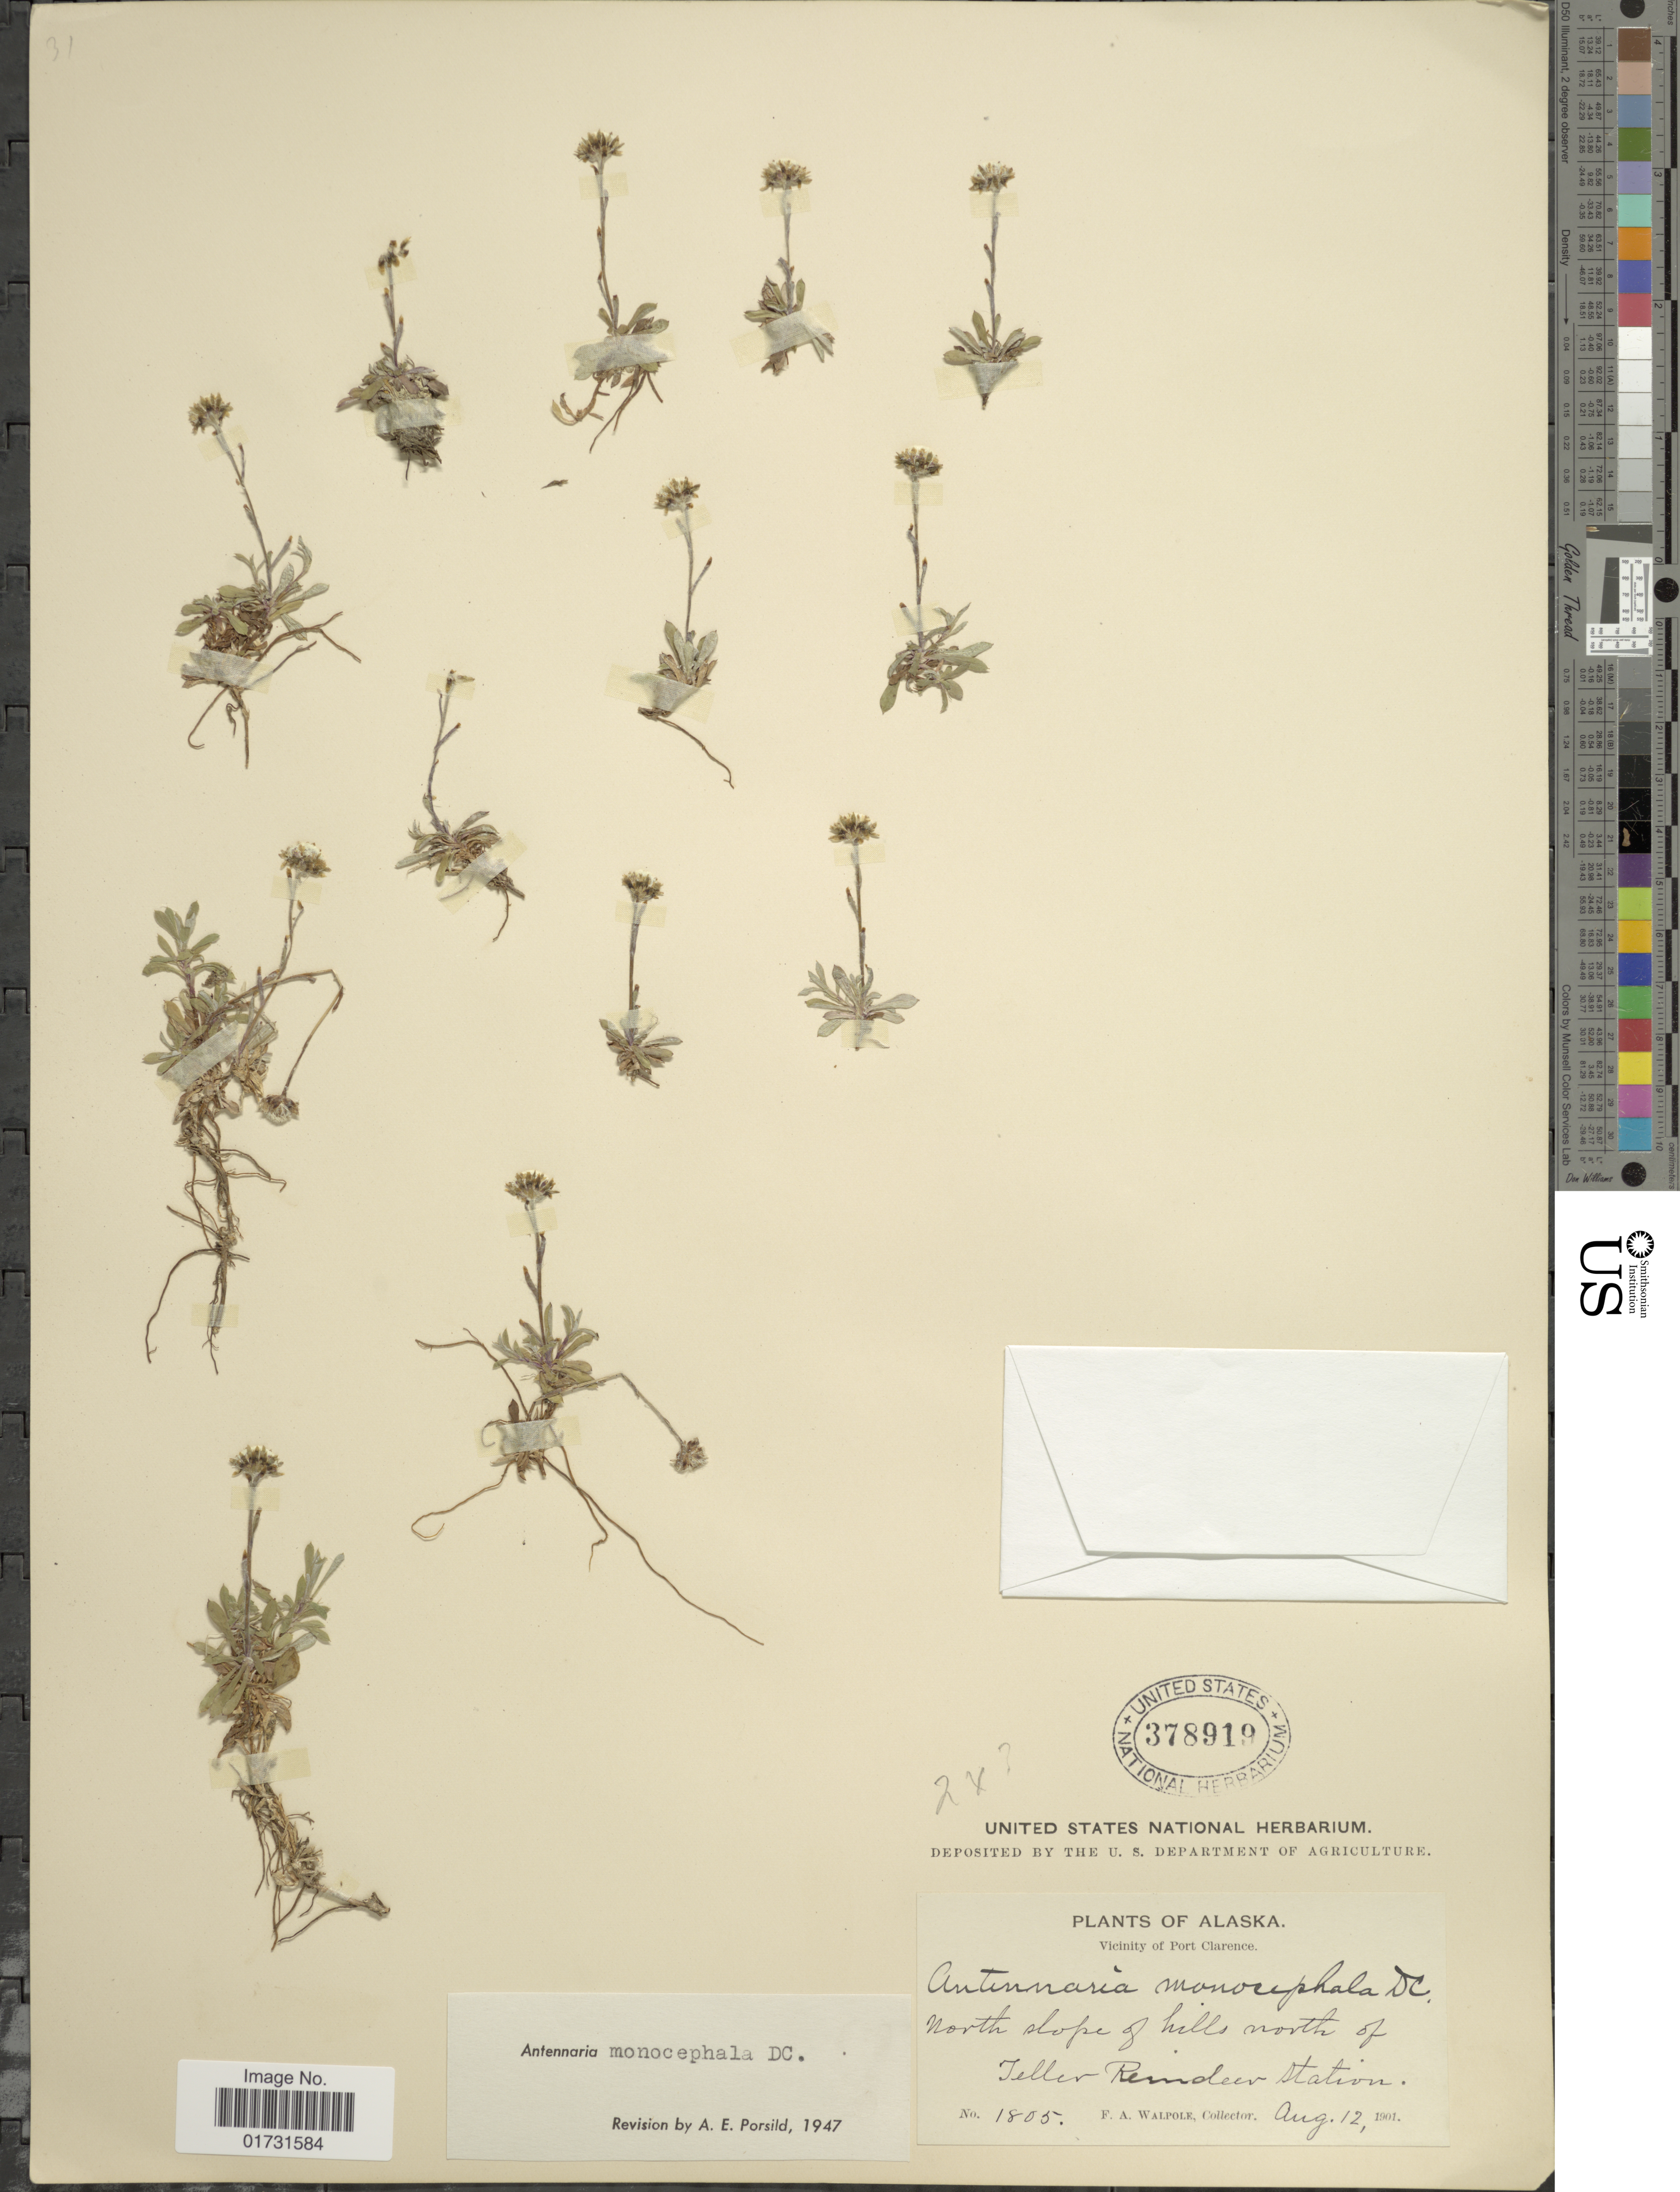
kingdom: Plantae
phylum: Tracheophyta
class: Magnoliopsida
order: Asterales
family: Asteraceae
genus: Antennaria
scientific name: Antennaria monocephala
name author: DC.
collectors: F. Walpole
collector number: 1805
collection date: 1901-08-12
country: United States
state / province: Alaska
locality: Vicinity of Port Clarence. north slope of hills north of Teller Reminder Station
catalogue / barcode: US 378919